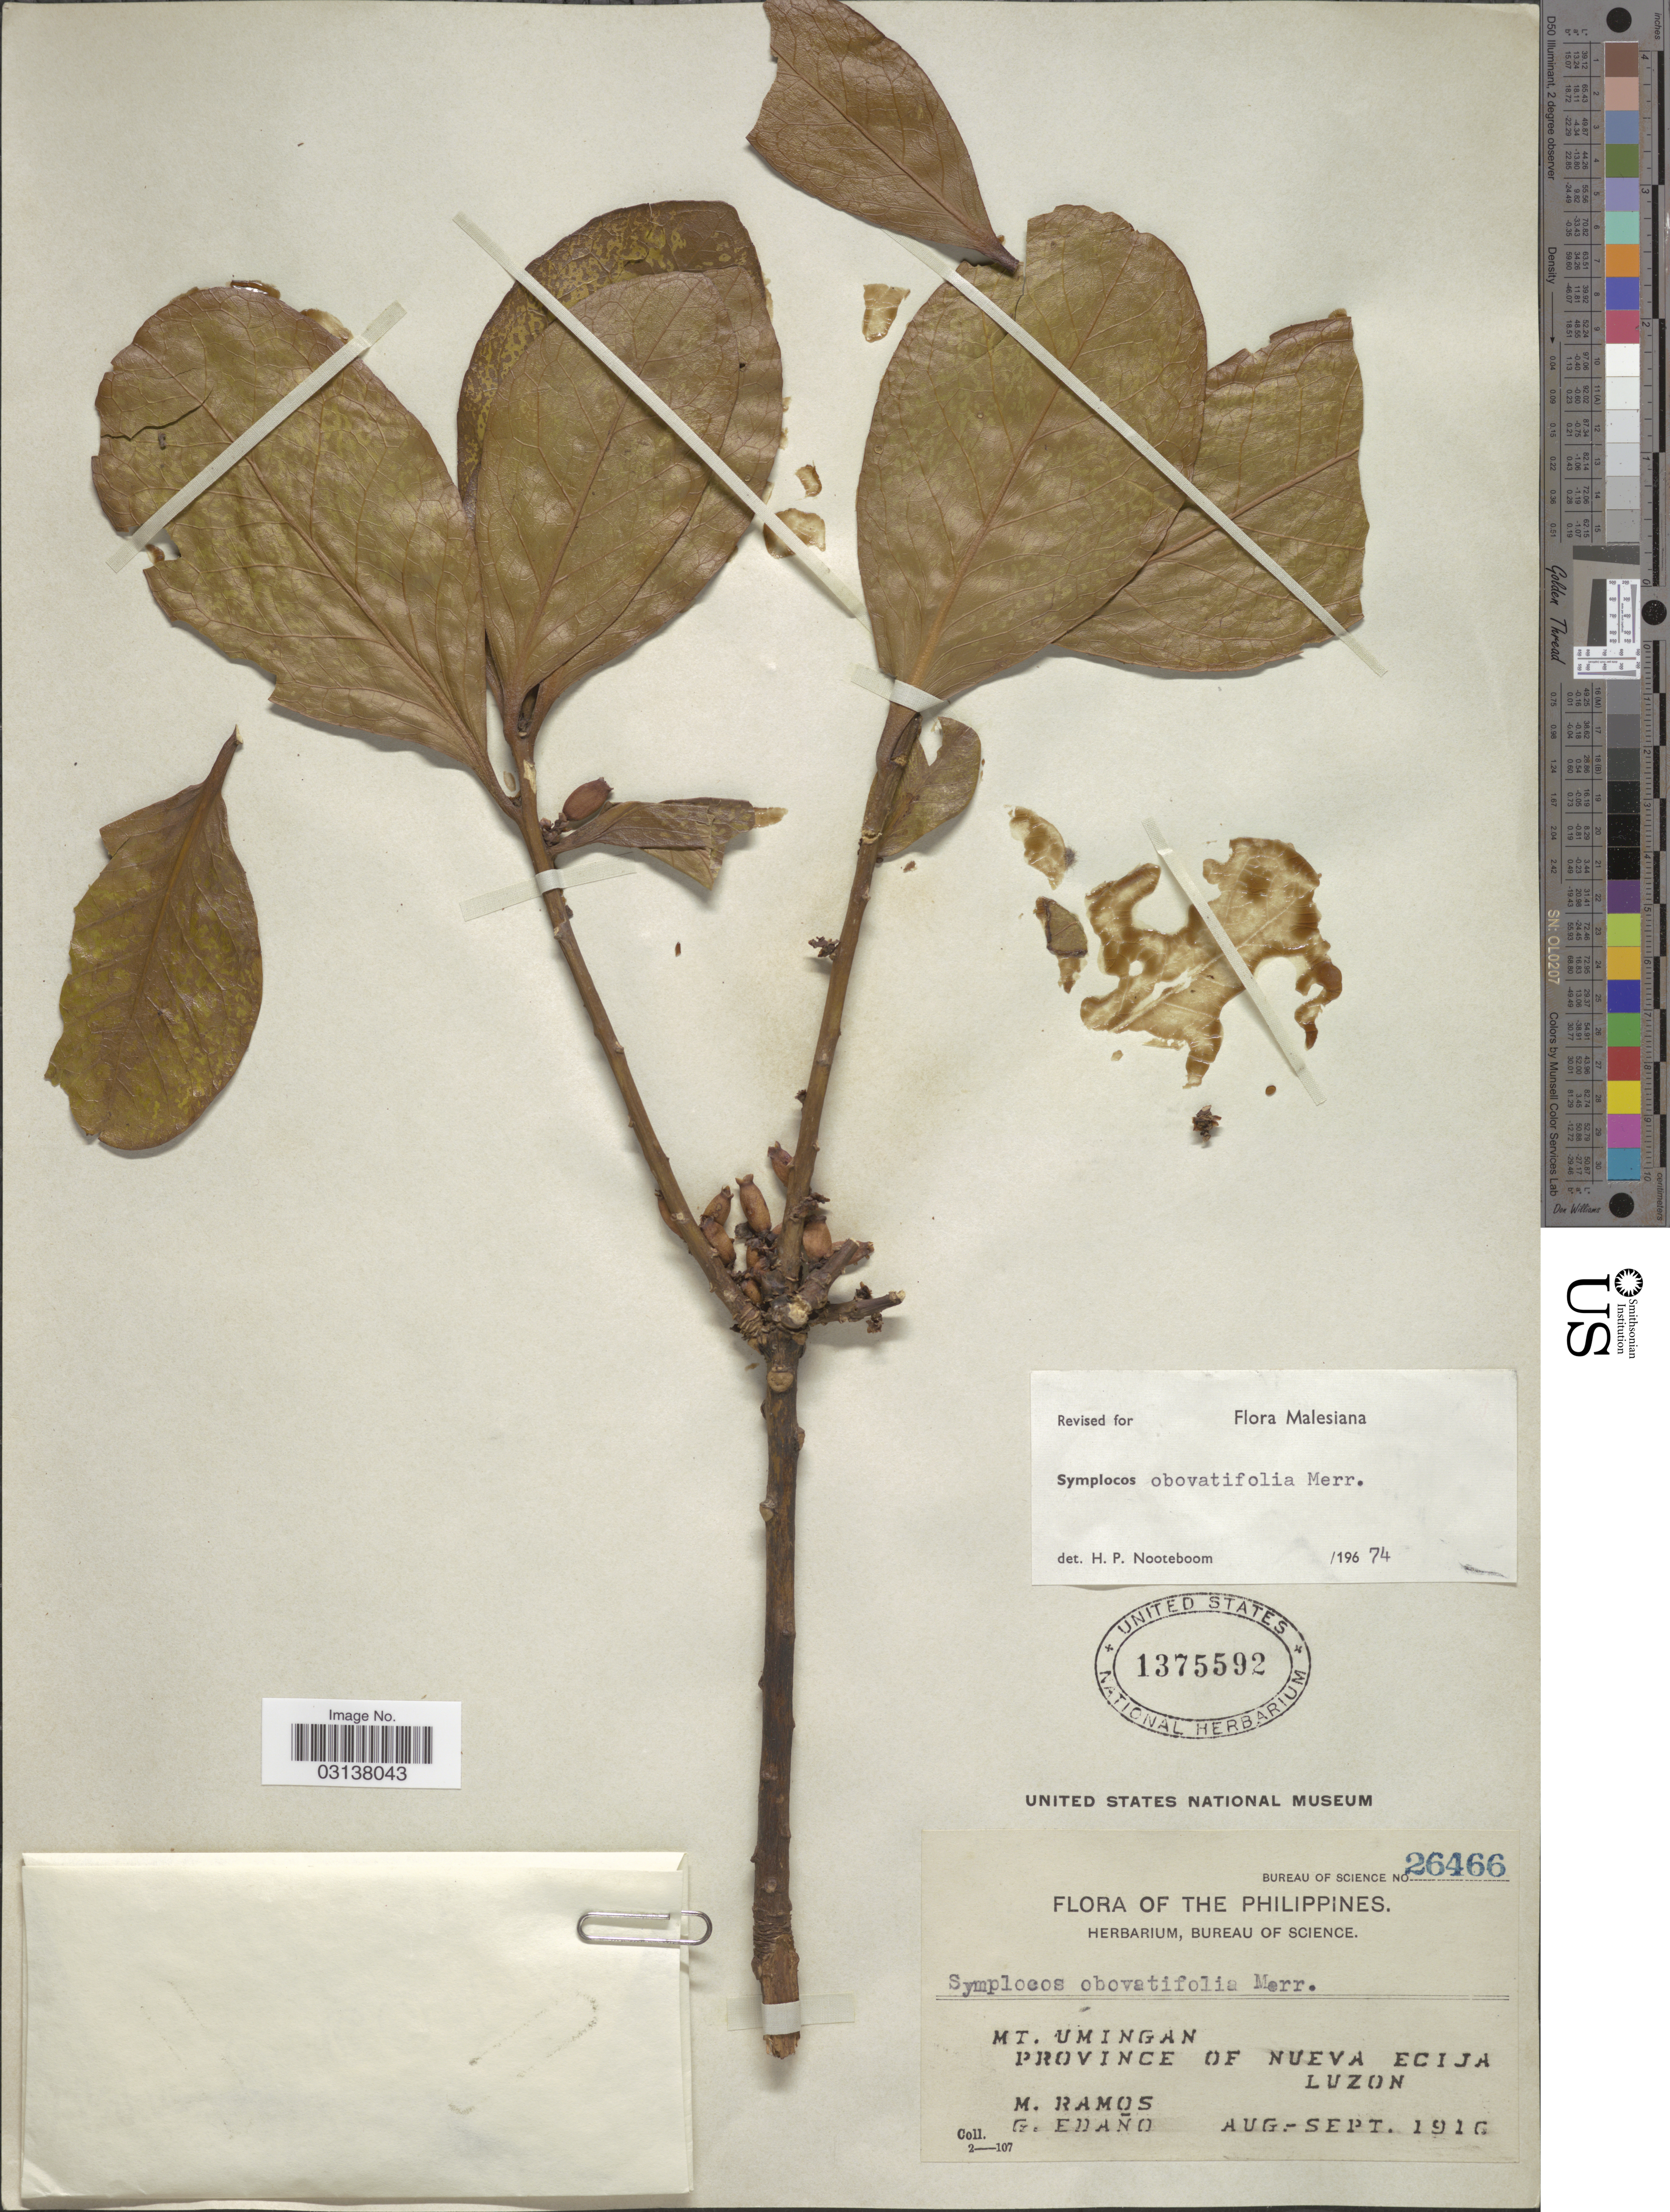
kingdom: Plantae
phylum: Tracheophyta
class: Magnoliopsida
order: Ericales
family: Symplocaceae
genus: Symplocos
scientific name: Symplocos obovatifolia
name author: Merr.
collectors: M. Ramos & G. Edaño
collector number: Bureau of Science 26466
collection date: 1916-08/1916-09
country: Philippines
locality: The Philippines. Mt. Umingan. Province of Nueva Ecija Luzon.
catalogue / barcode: US 1375592